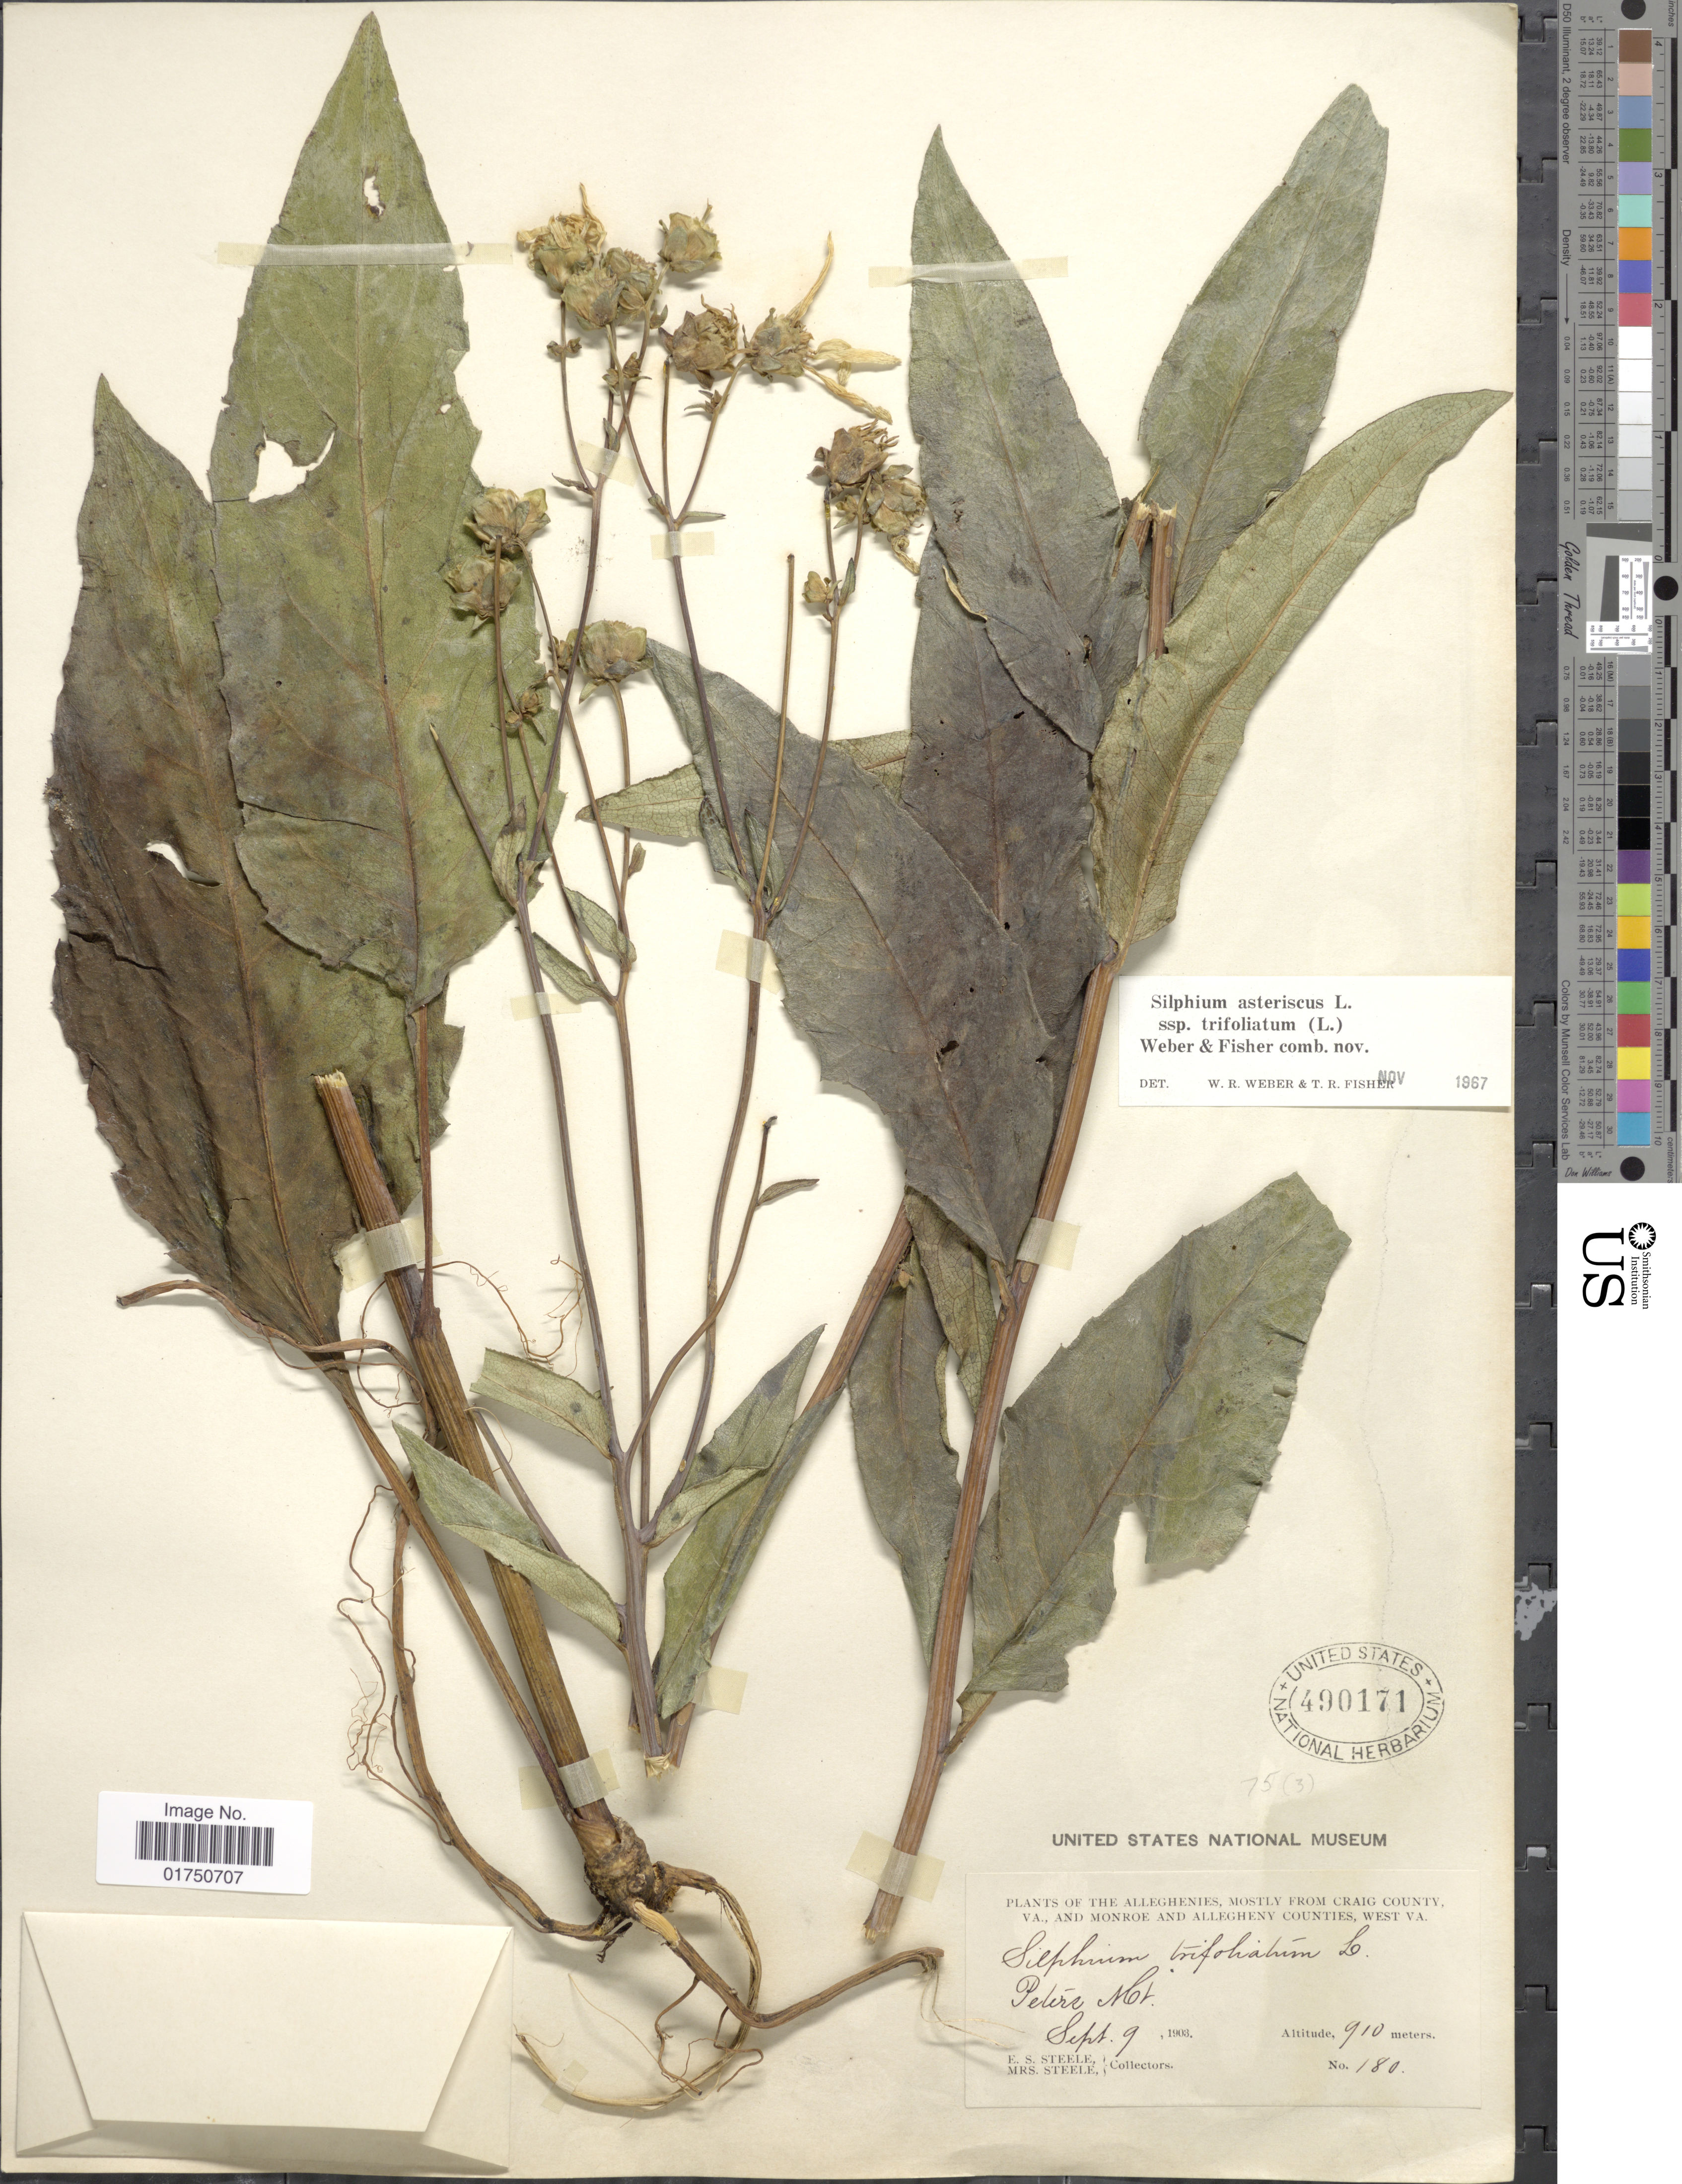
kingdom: Plantae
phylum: Tracheophyta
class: Magnoliopsida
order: Asterales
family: Asteraceae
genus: Silphium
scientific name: Silphium asteriscus var. trifoliatum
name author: (L.) Clevinger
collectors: E. Steele & Mrs. E. S. Steele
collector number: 180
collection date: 1903-09-09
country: United States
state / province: West Virginia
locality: Alleghenies, mostly from Craig County, Va., and Monroe and Allegheny Counties, West Va. Peters Mt.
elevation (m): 910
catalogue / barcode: US 490171